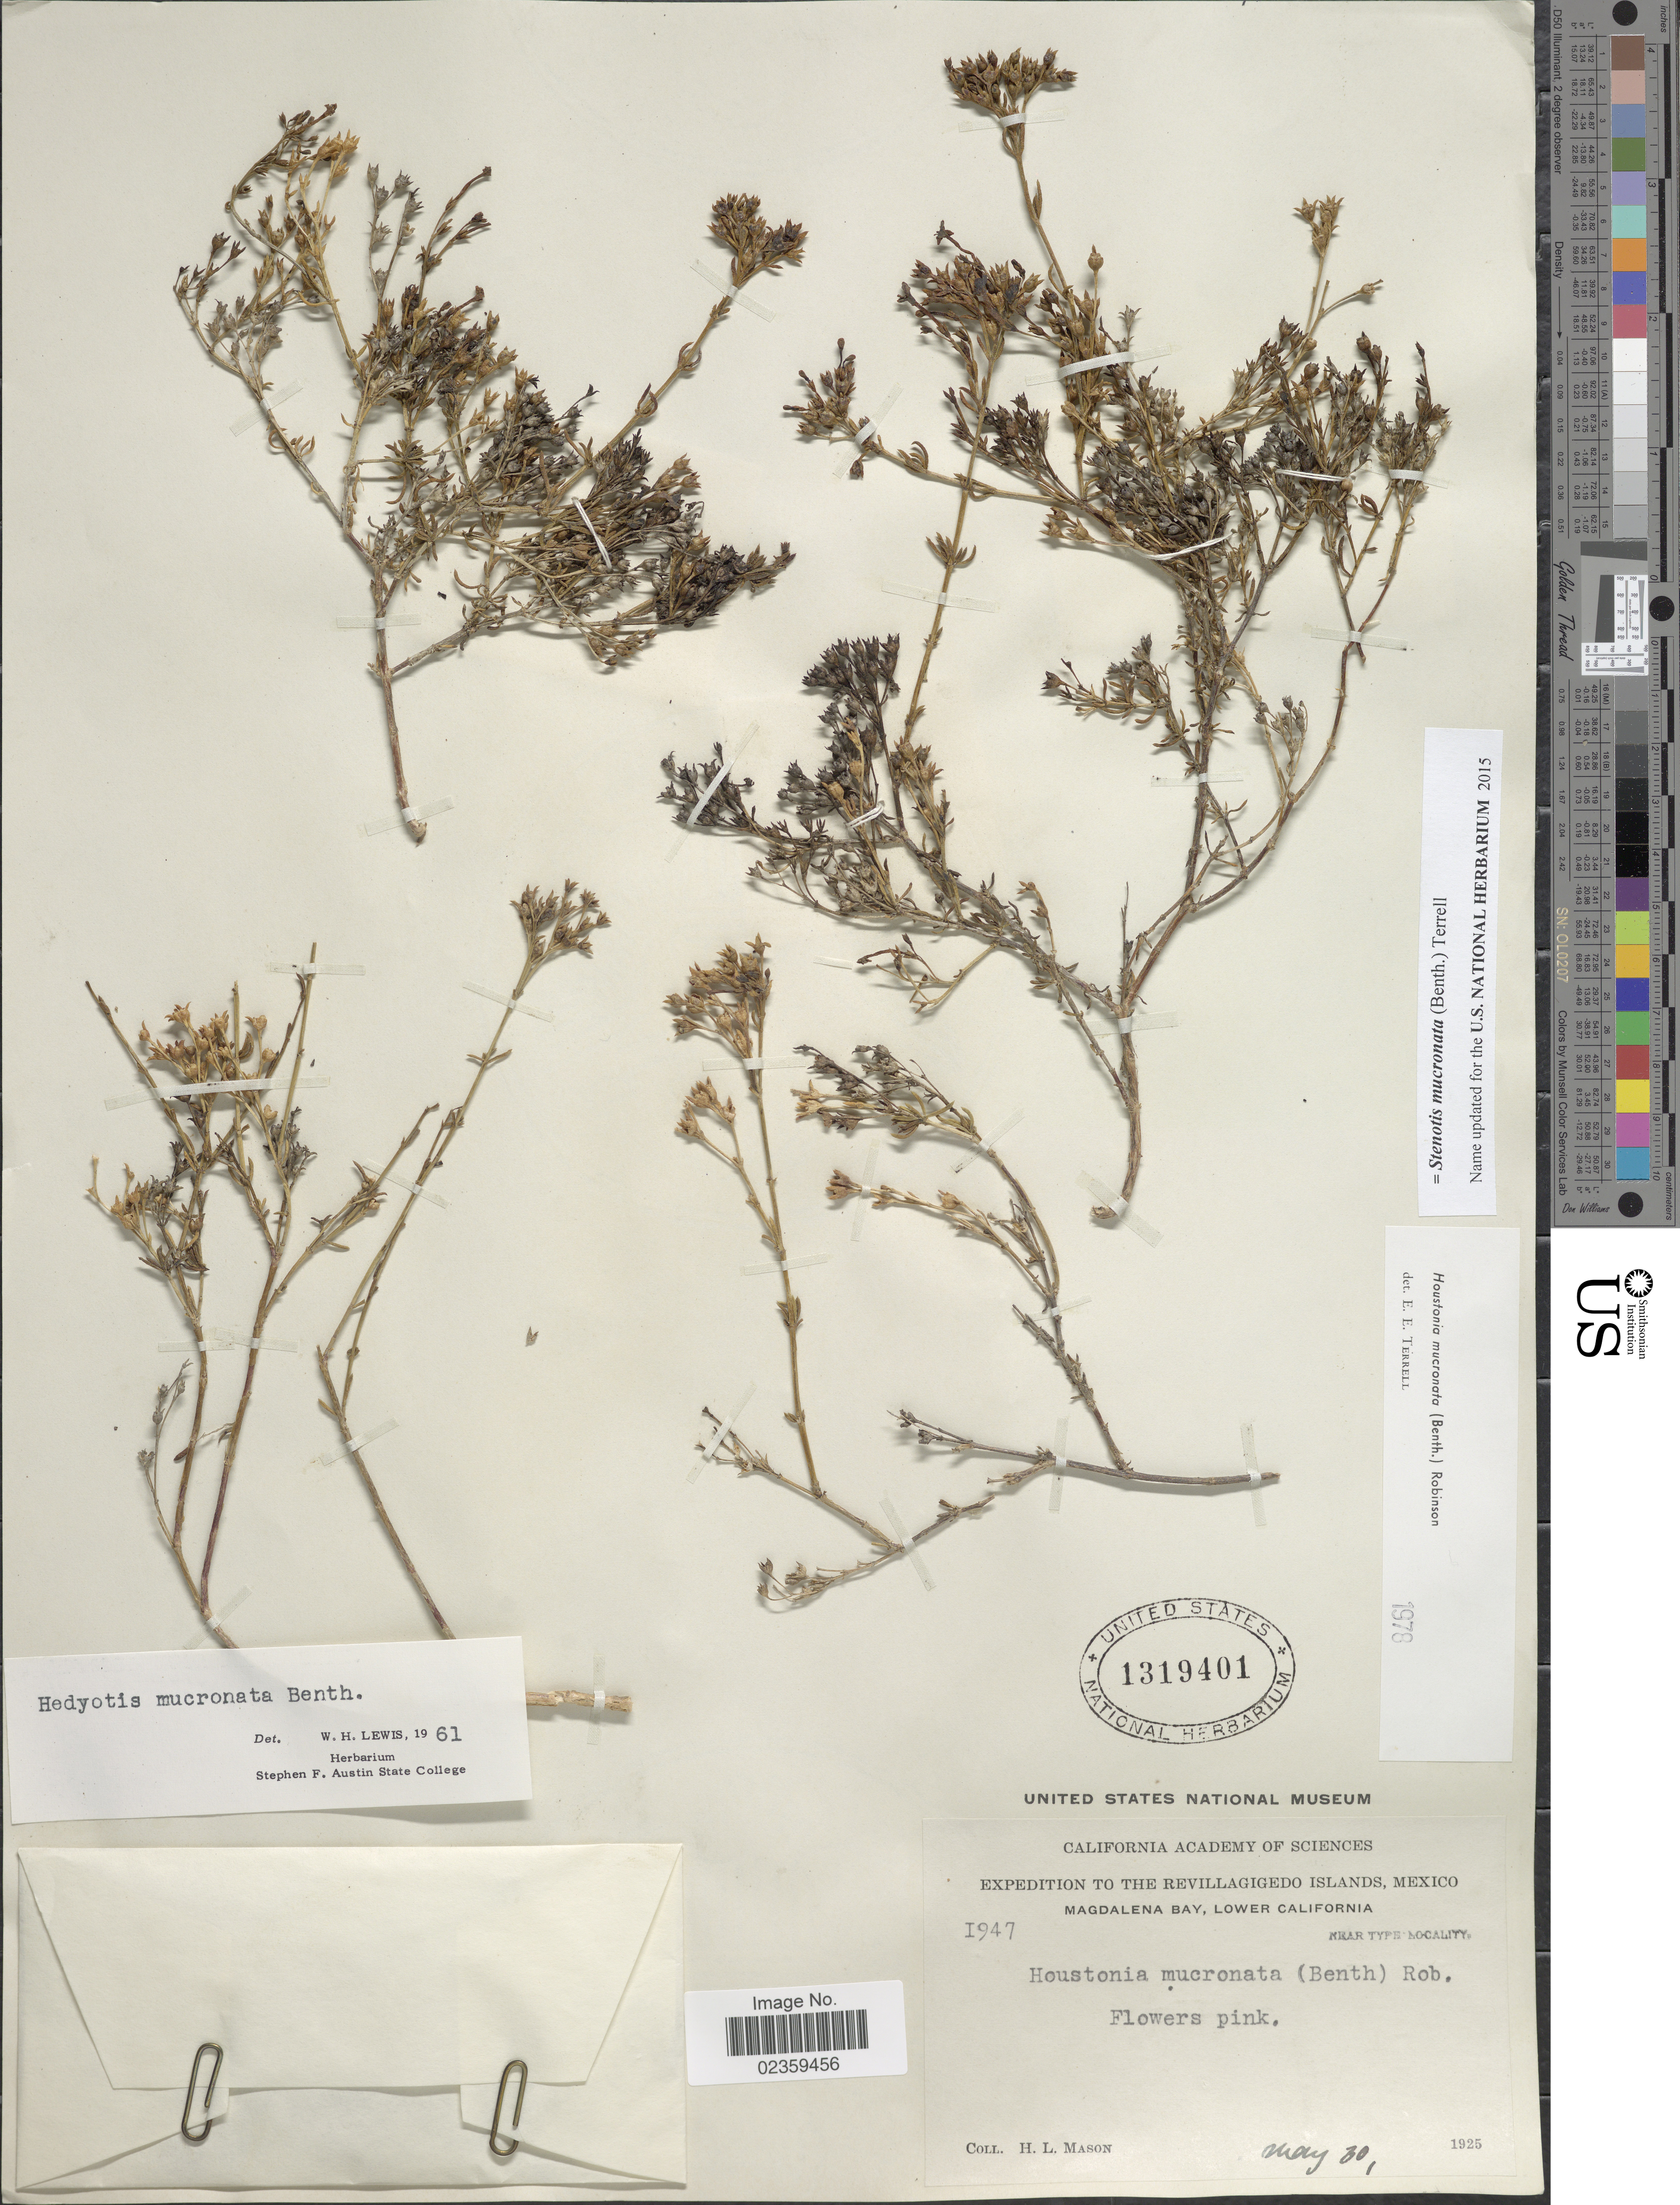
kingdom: Plantae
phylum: Tracheophyta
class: Magnoliopsida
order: Gentianales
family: Rubiaceae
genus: Stenotis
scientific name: Stenotis mucronata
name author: (Benth.) Terrell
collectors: H. L. Mason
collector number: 1947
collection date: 1925-05-30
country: Mexico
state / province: Colima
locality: Revillagigedo Islands. Magdalena Bay, Lower California.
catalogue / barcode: US 1319401